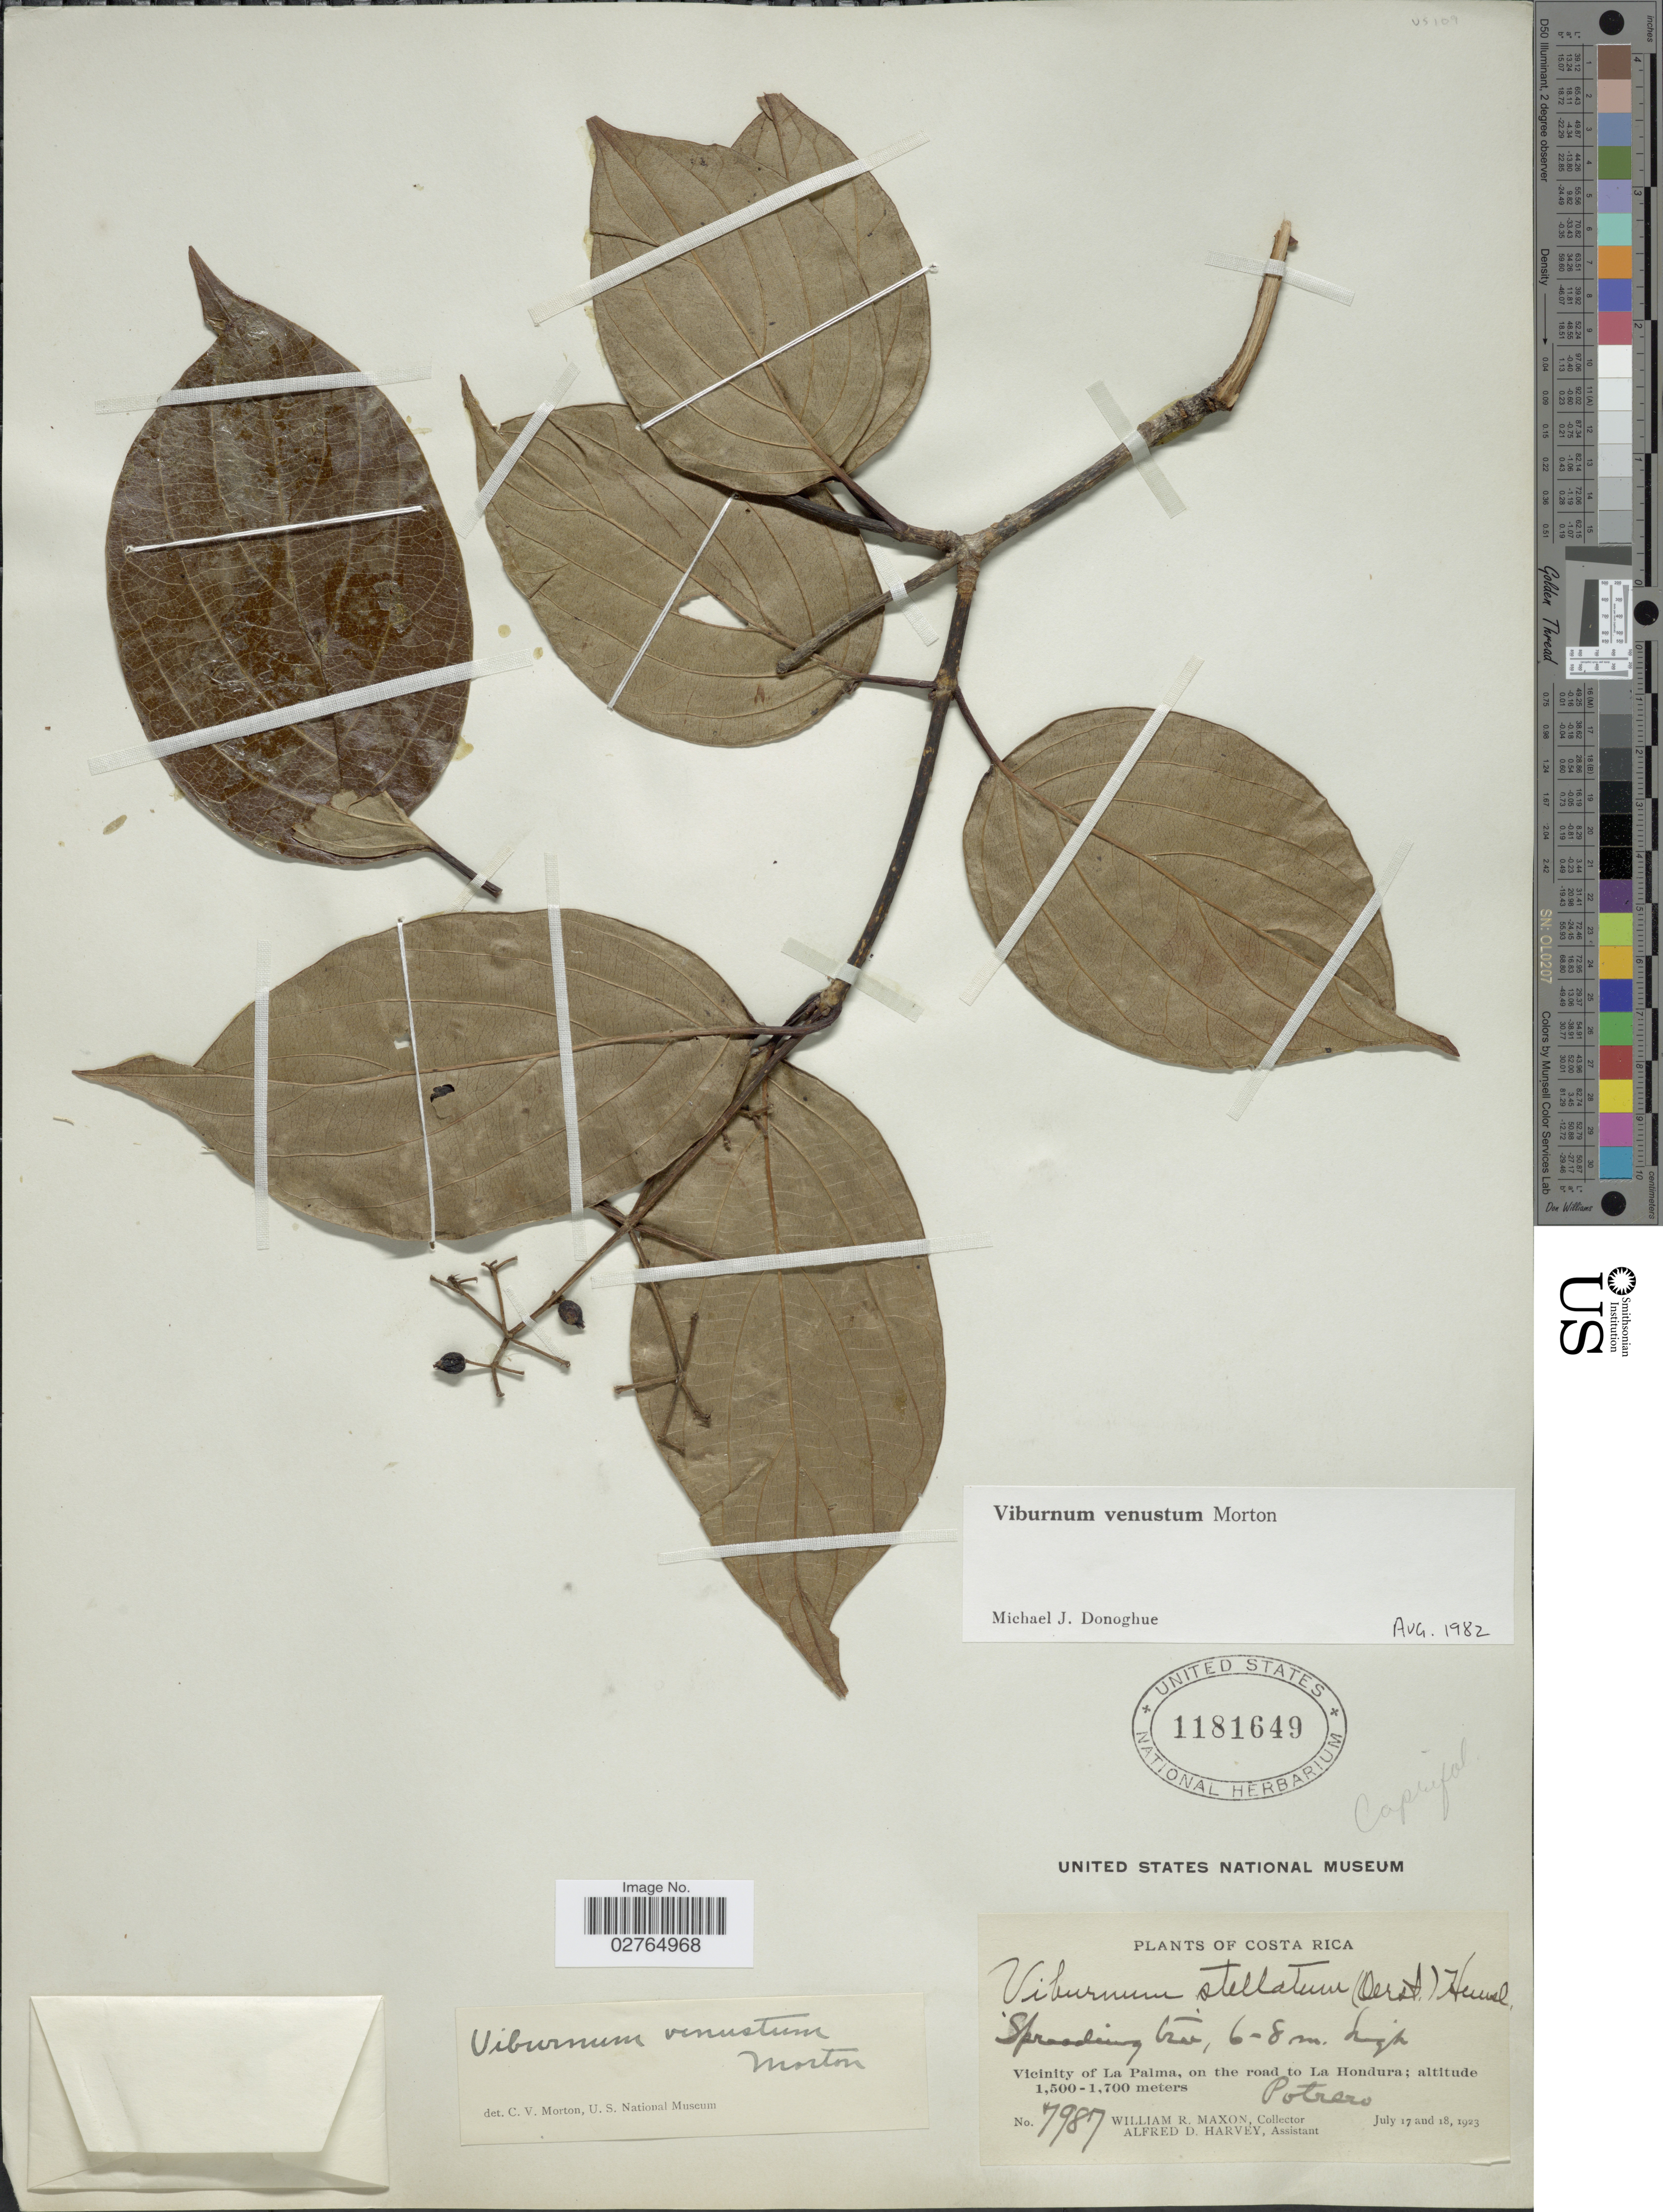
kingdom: Plantae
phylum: Tracheophyta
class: Magnoliopsida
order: Dipsacales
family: Viburnaceae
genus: Viburnum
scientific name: Viburnum venustum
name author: C.V. Morton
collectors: W. R. Maxon & A. D. Harvey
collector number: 7987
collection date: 1923-07-17/1923-07-18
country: Costa Rica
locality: Vicinity of La Palma, on the road to La Hondura. Potrero.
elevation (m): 1500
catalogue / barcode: US 1181649